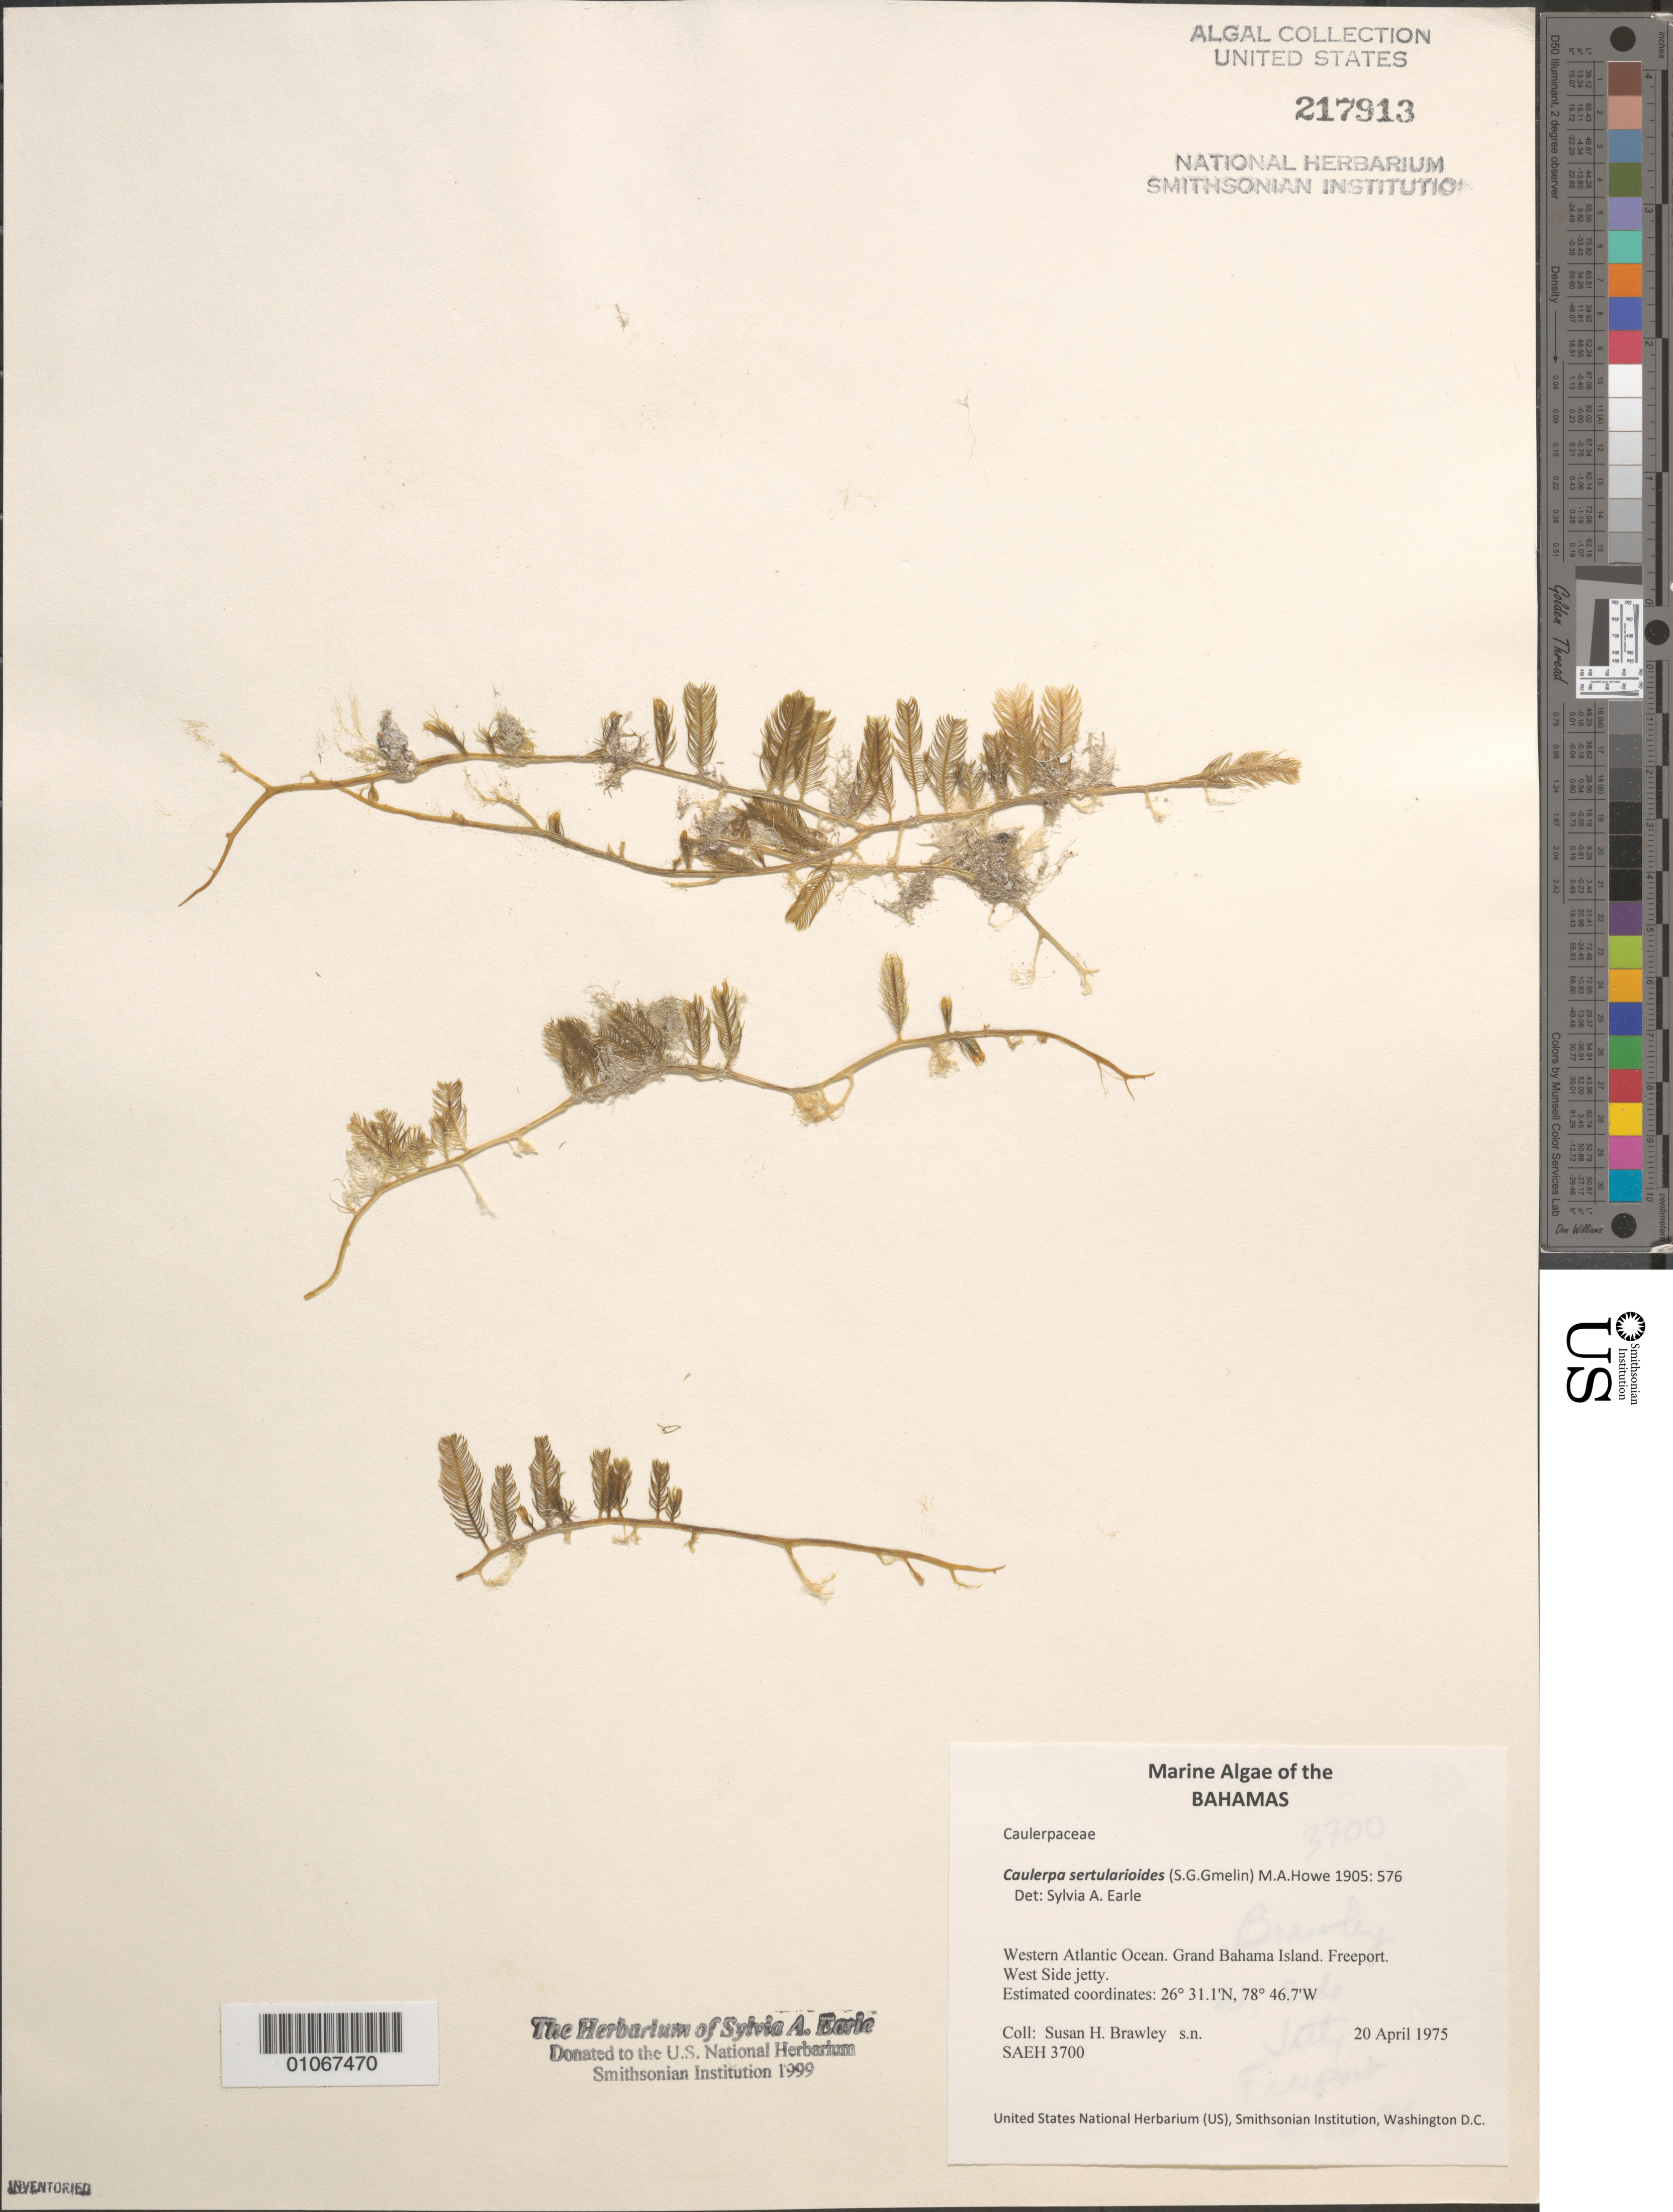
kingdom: Plantae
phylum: Chlorophyta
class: Ulvophyceae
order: Bryopsidales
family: Caulerpaceae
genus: Caulerpa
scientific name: Caulerpa sertularioides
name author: (S.G. Gmel.) M. Howe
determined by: Earle, S. A.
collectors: S. Brawley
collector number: SAEH 3700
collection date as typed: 20 Apr 1975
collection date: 1975-04-20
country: Bahamas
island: Grand Bahama Island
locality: Freeport, West Side jetty, Western Atlantic Ocean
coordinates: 26 31.1'N, 78 46.7'W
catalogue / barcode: US 217913